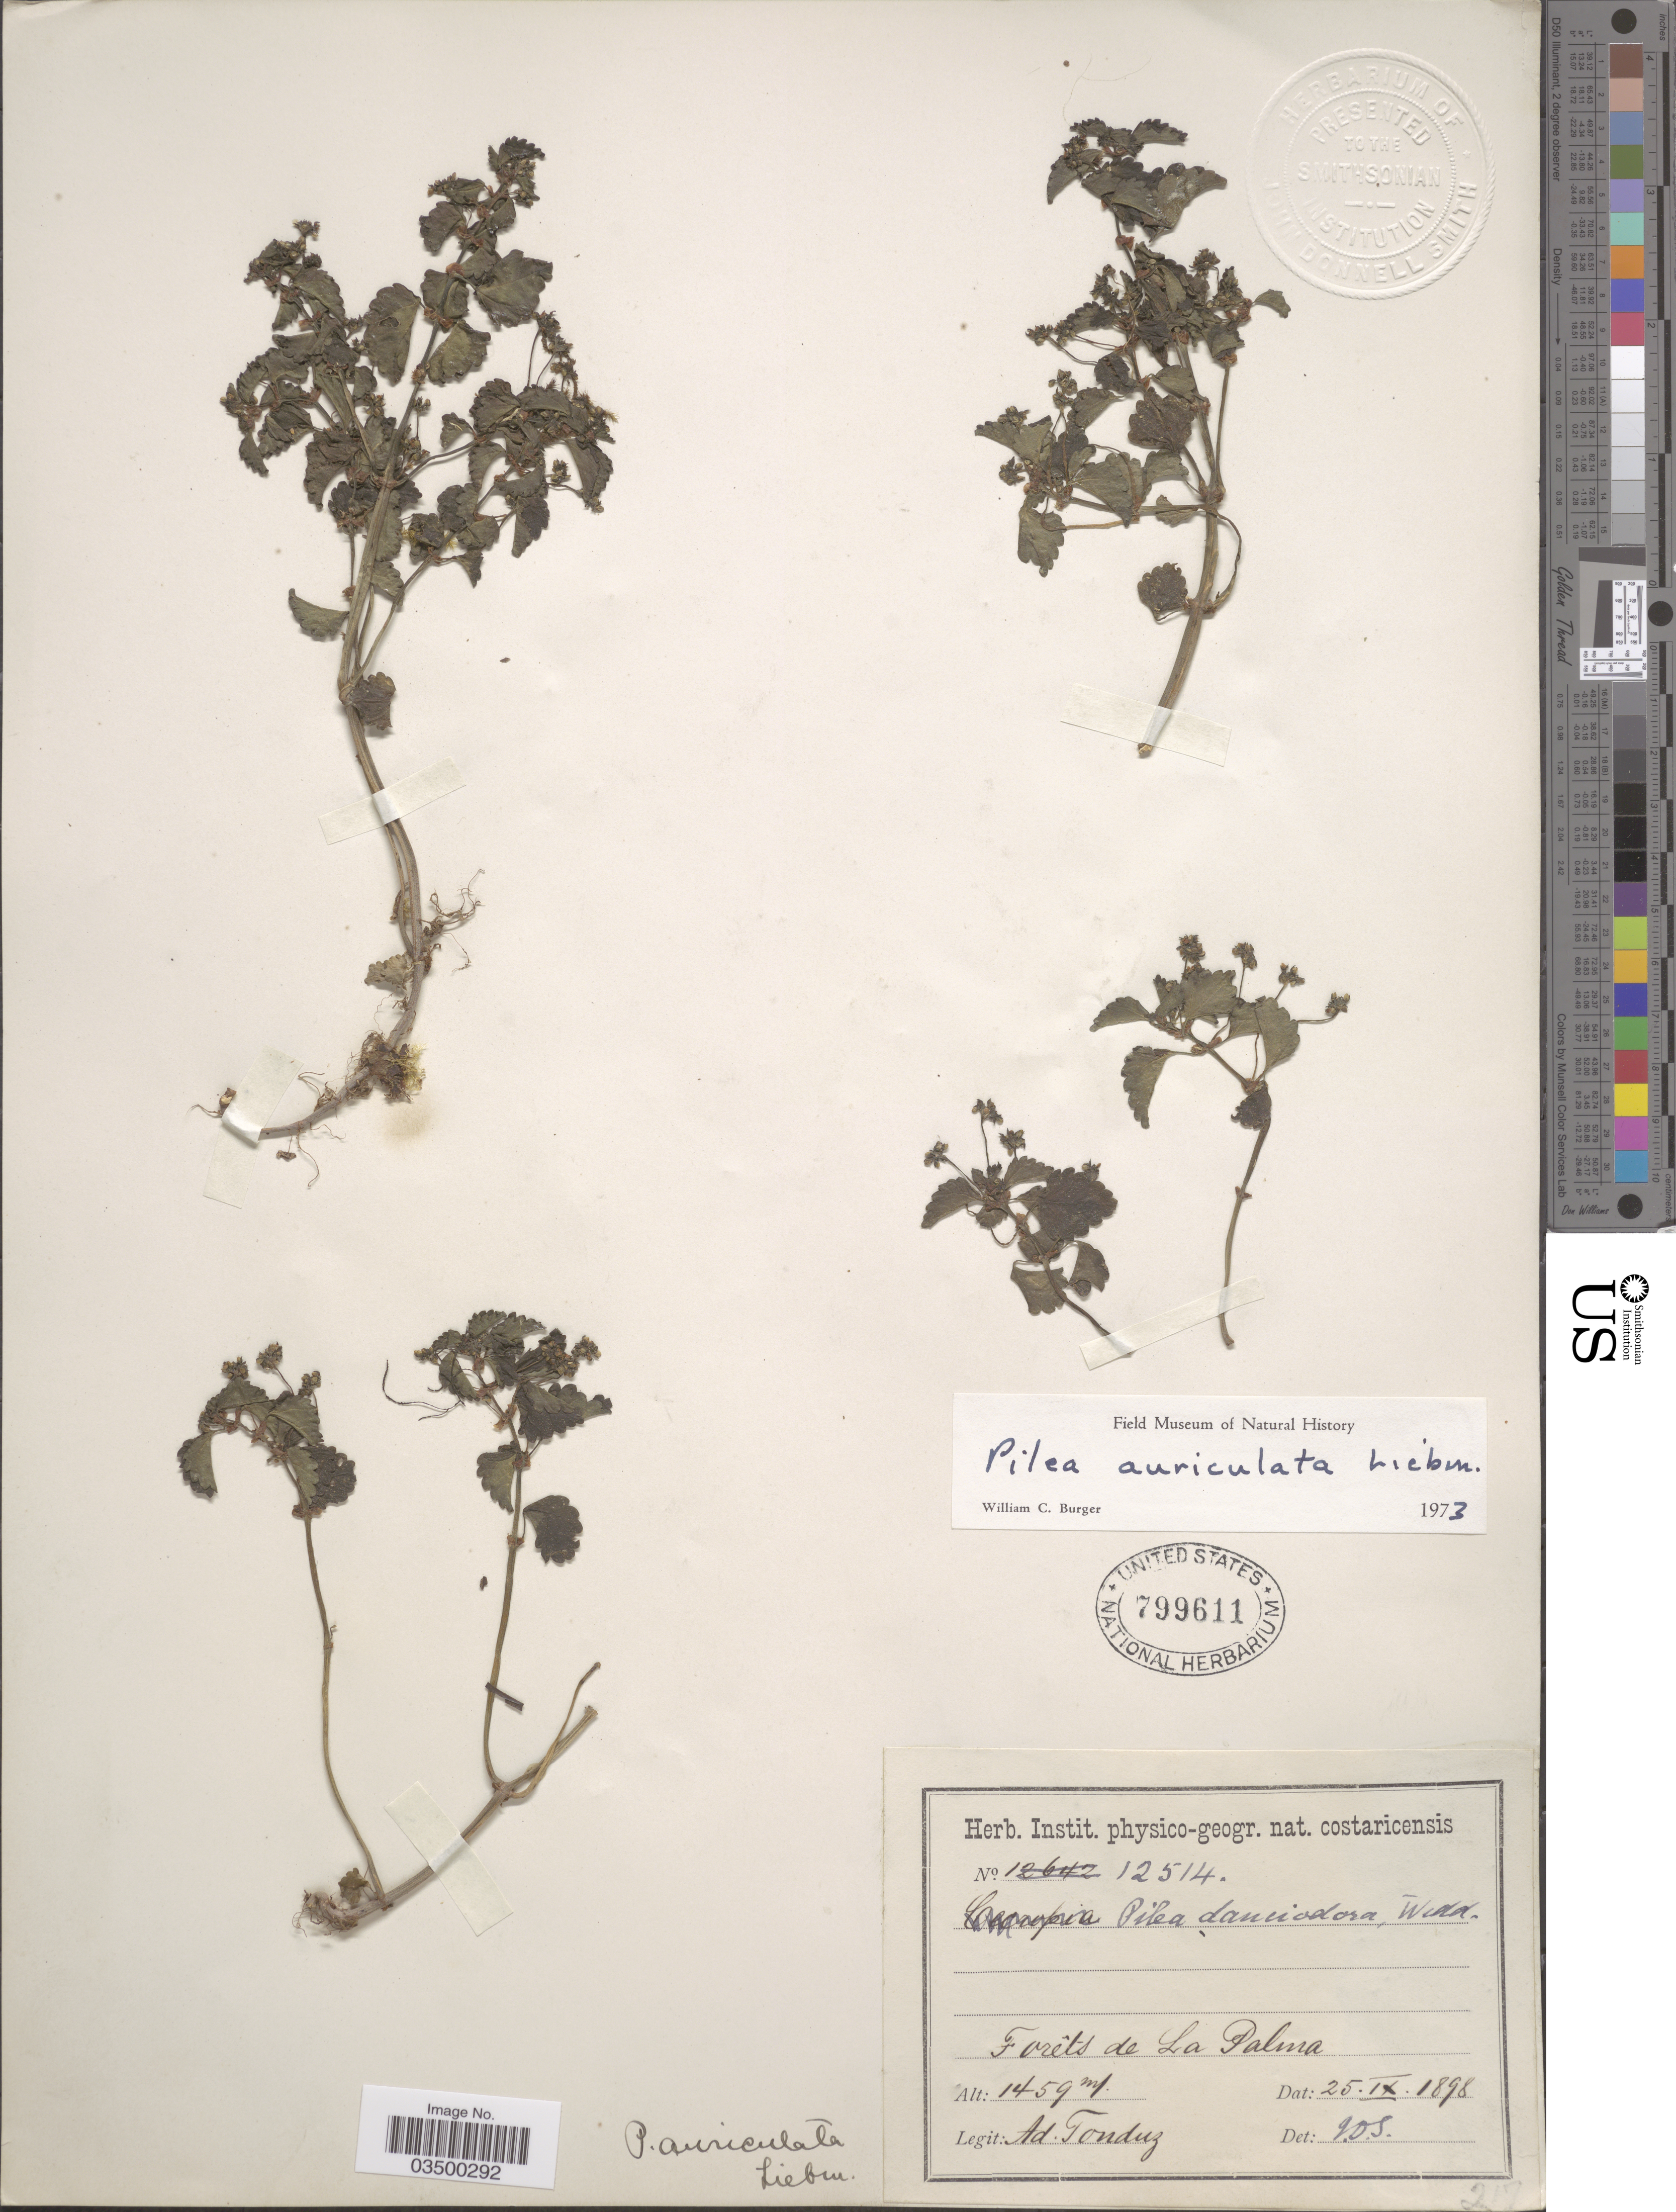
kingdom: Plantae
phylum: Tracheophyta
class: Magnoliopsida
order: Rosales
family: Urticaceae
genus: Pilea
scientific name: Pilea auriculata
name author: Liebm.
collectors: A. Tonduz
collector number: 12514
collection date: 1898-09-25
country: Costa Rica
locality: Forêts de La Palma.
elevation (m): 1459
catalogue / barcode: US 799611